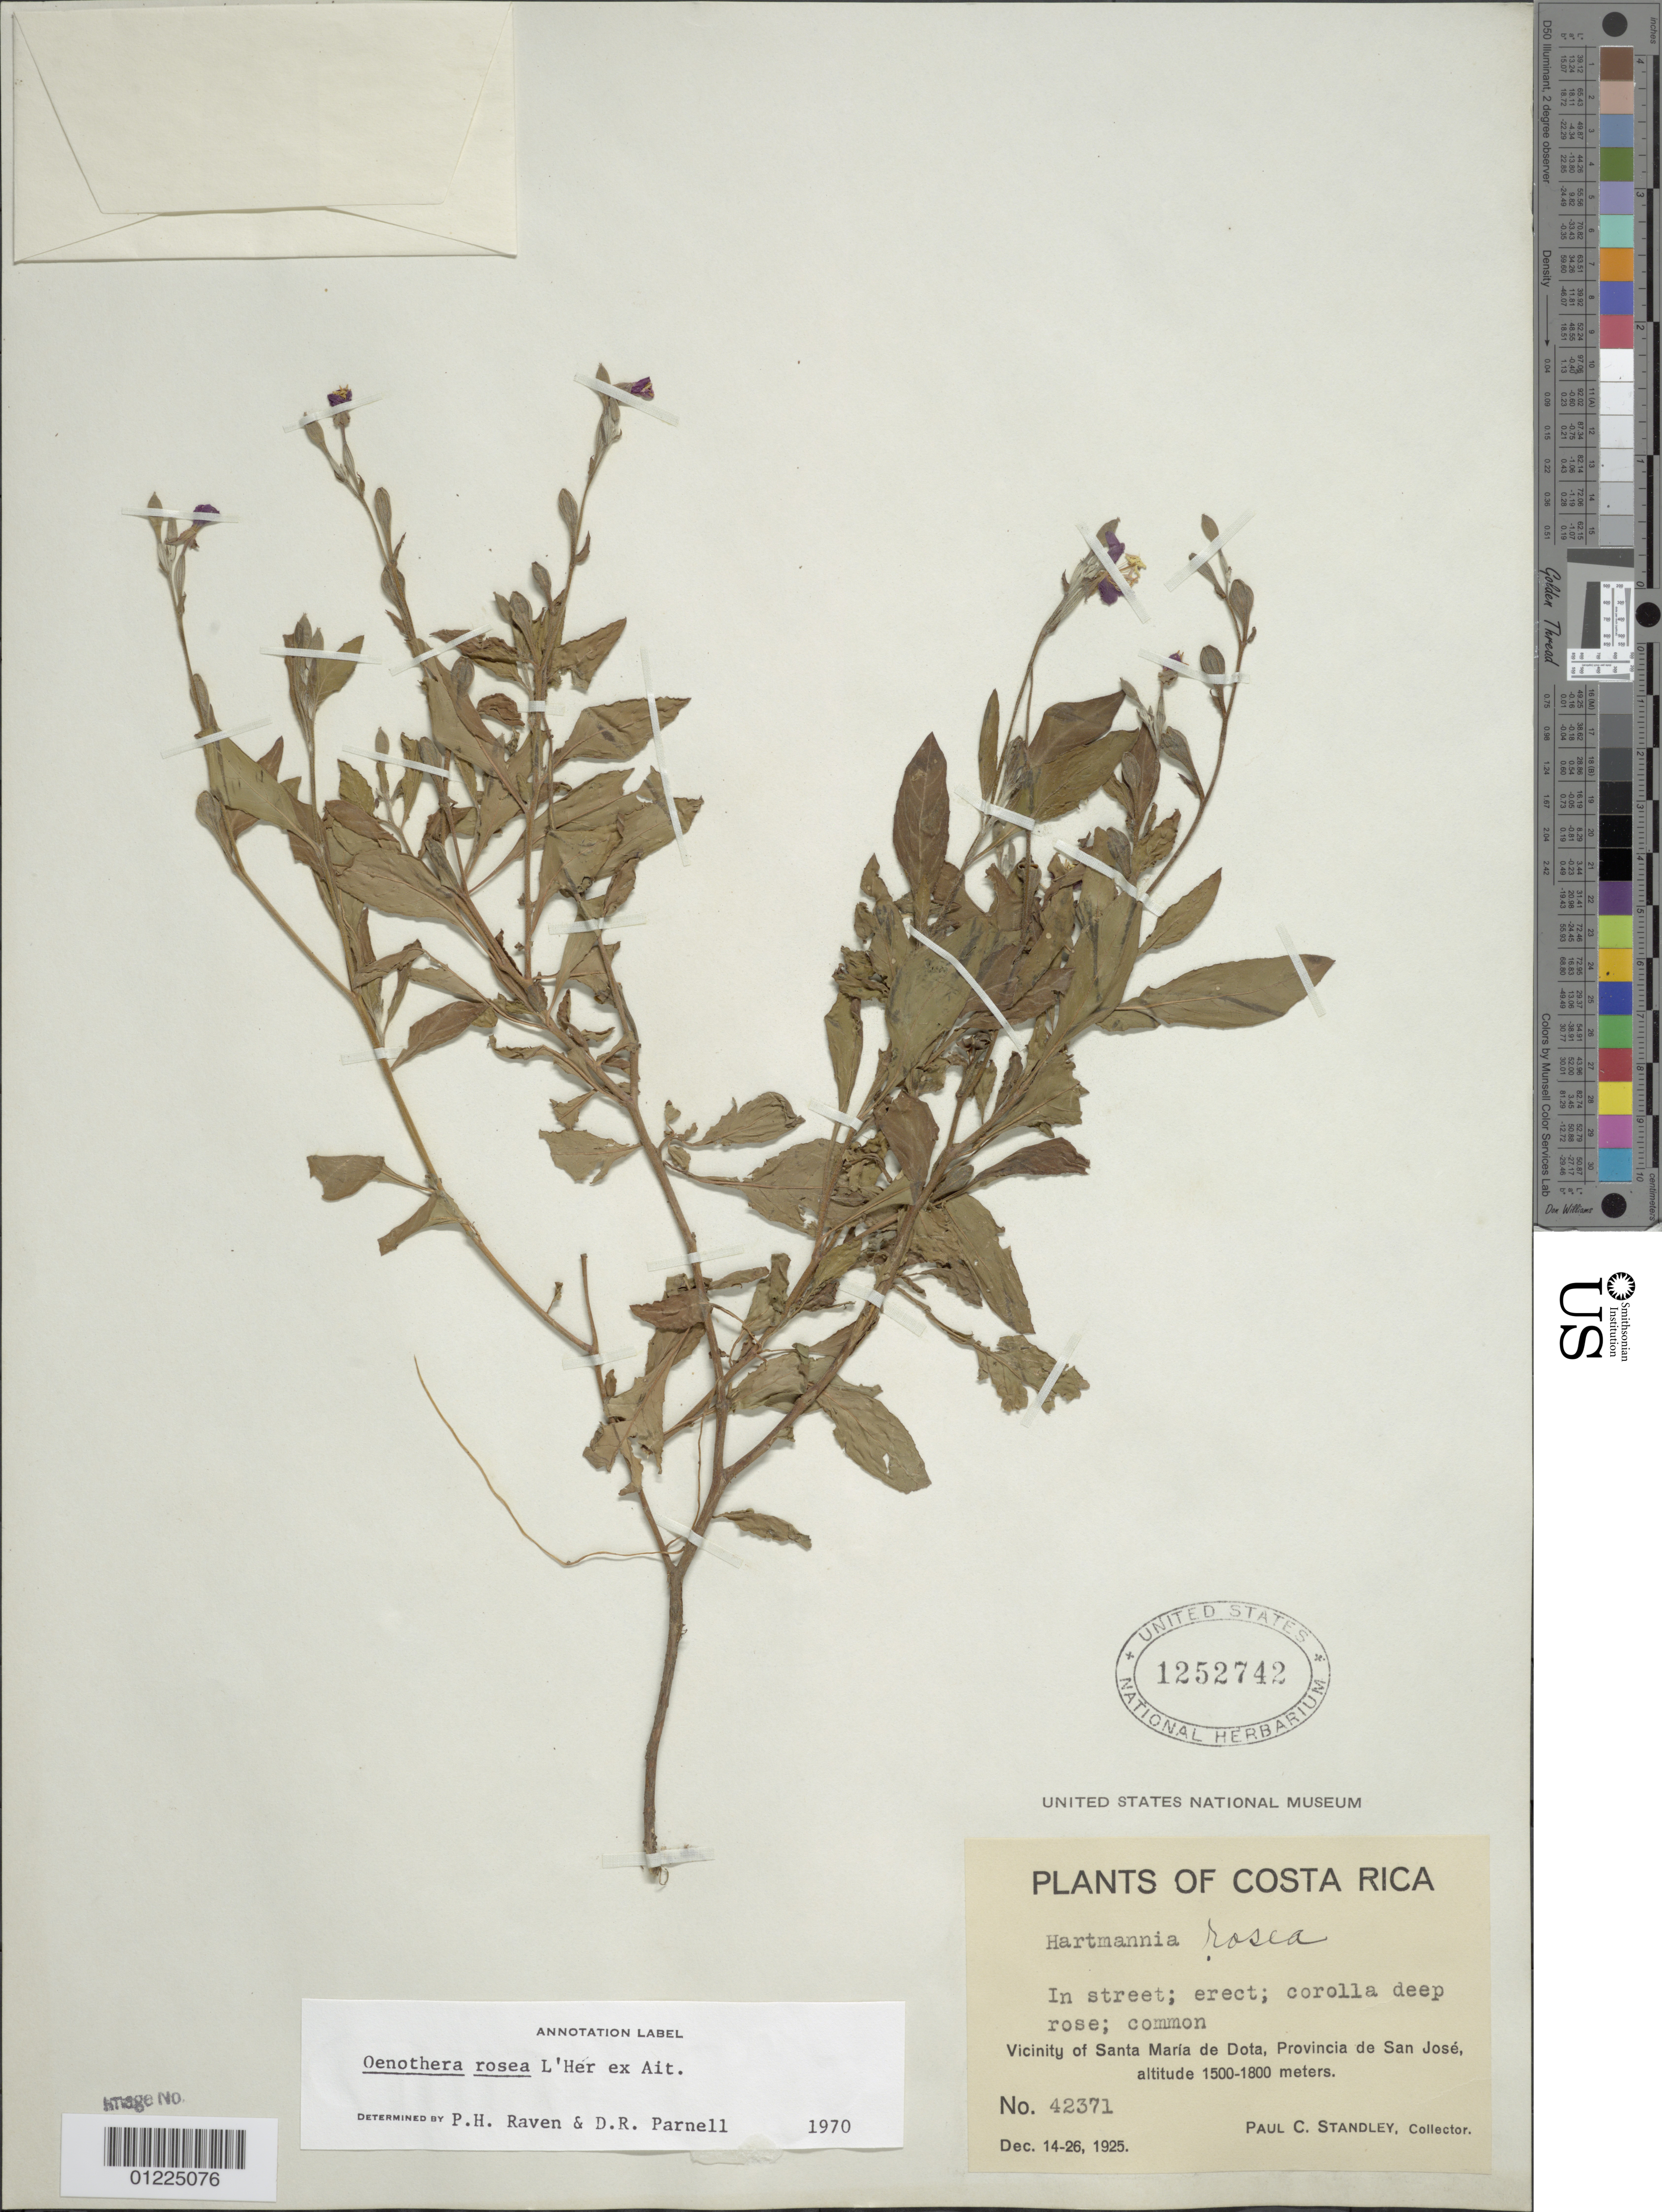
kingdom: Plantae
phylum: Tracheophyta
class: Magnoliopsida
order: Myrtales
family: Onagraceae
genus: Oenothera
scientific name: Oenothera rosea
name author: L'Hér. ex Aiton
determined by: Raven, P. H.; Parnell, D. R.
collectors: P. C. Standley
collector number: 42371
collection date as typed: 14-26 Dec 1925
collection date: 1925-12-14/1925-12-26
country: Costa Rica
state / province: San José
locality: Vicinity of Santa Maria de Dota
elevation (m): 1500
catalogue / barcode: US 1252742